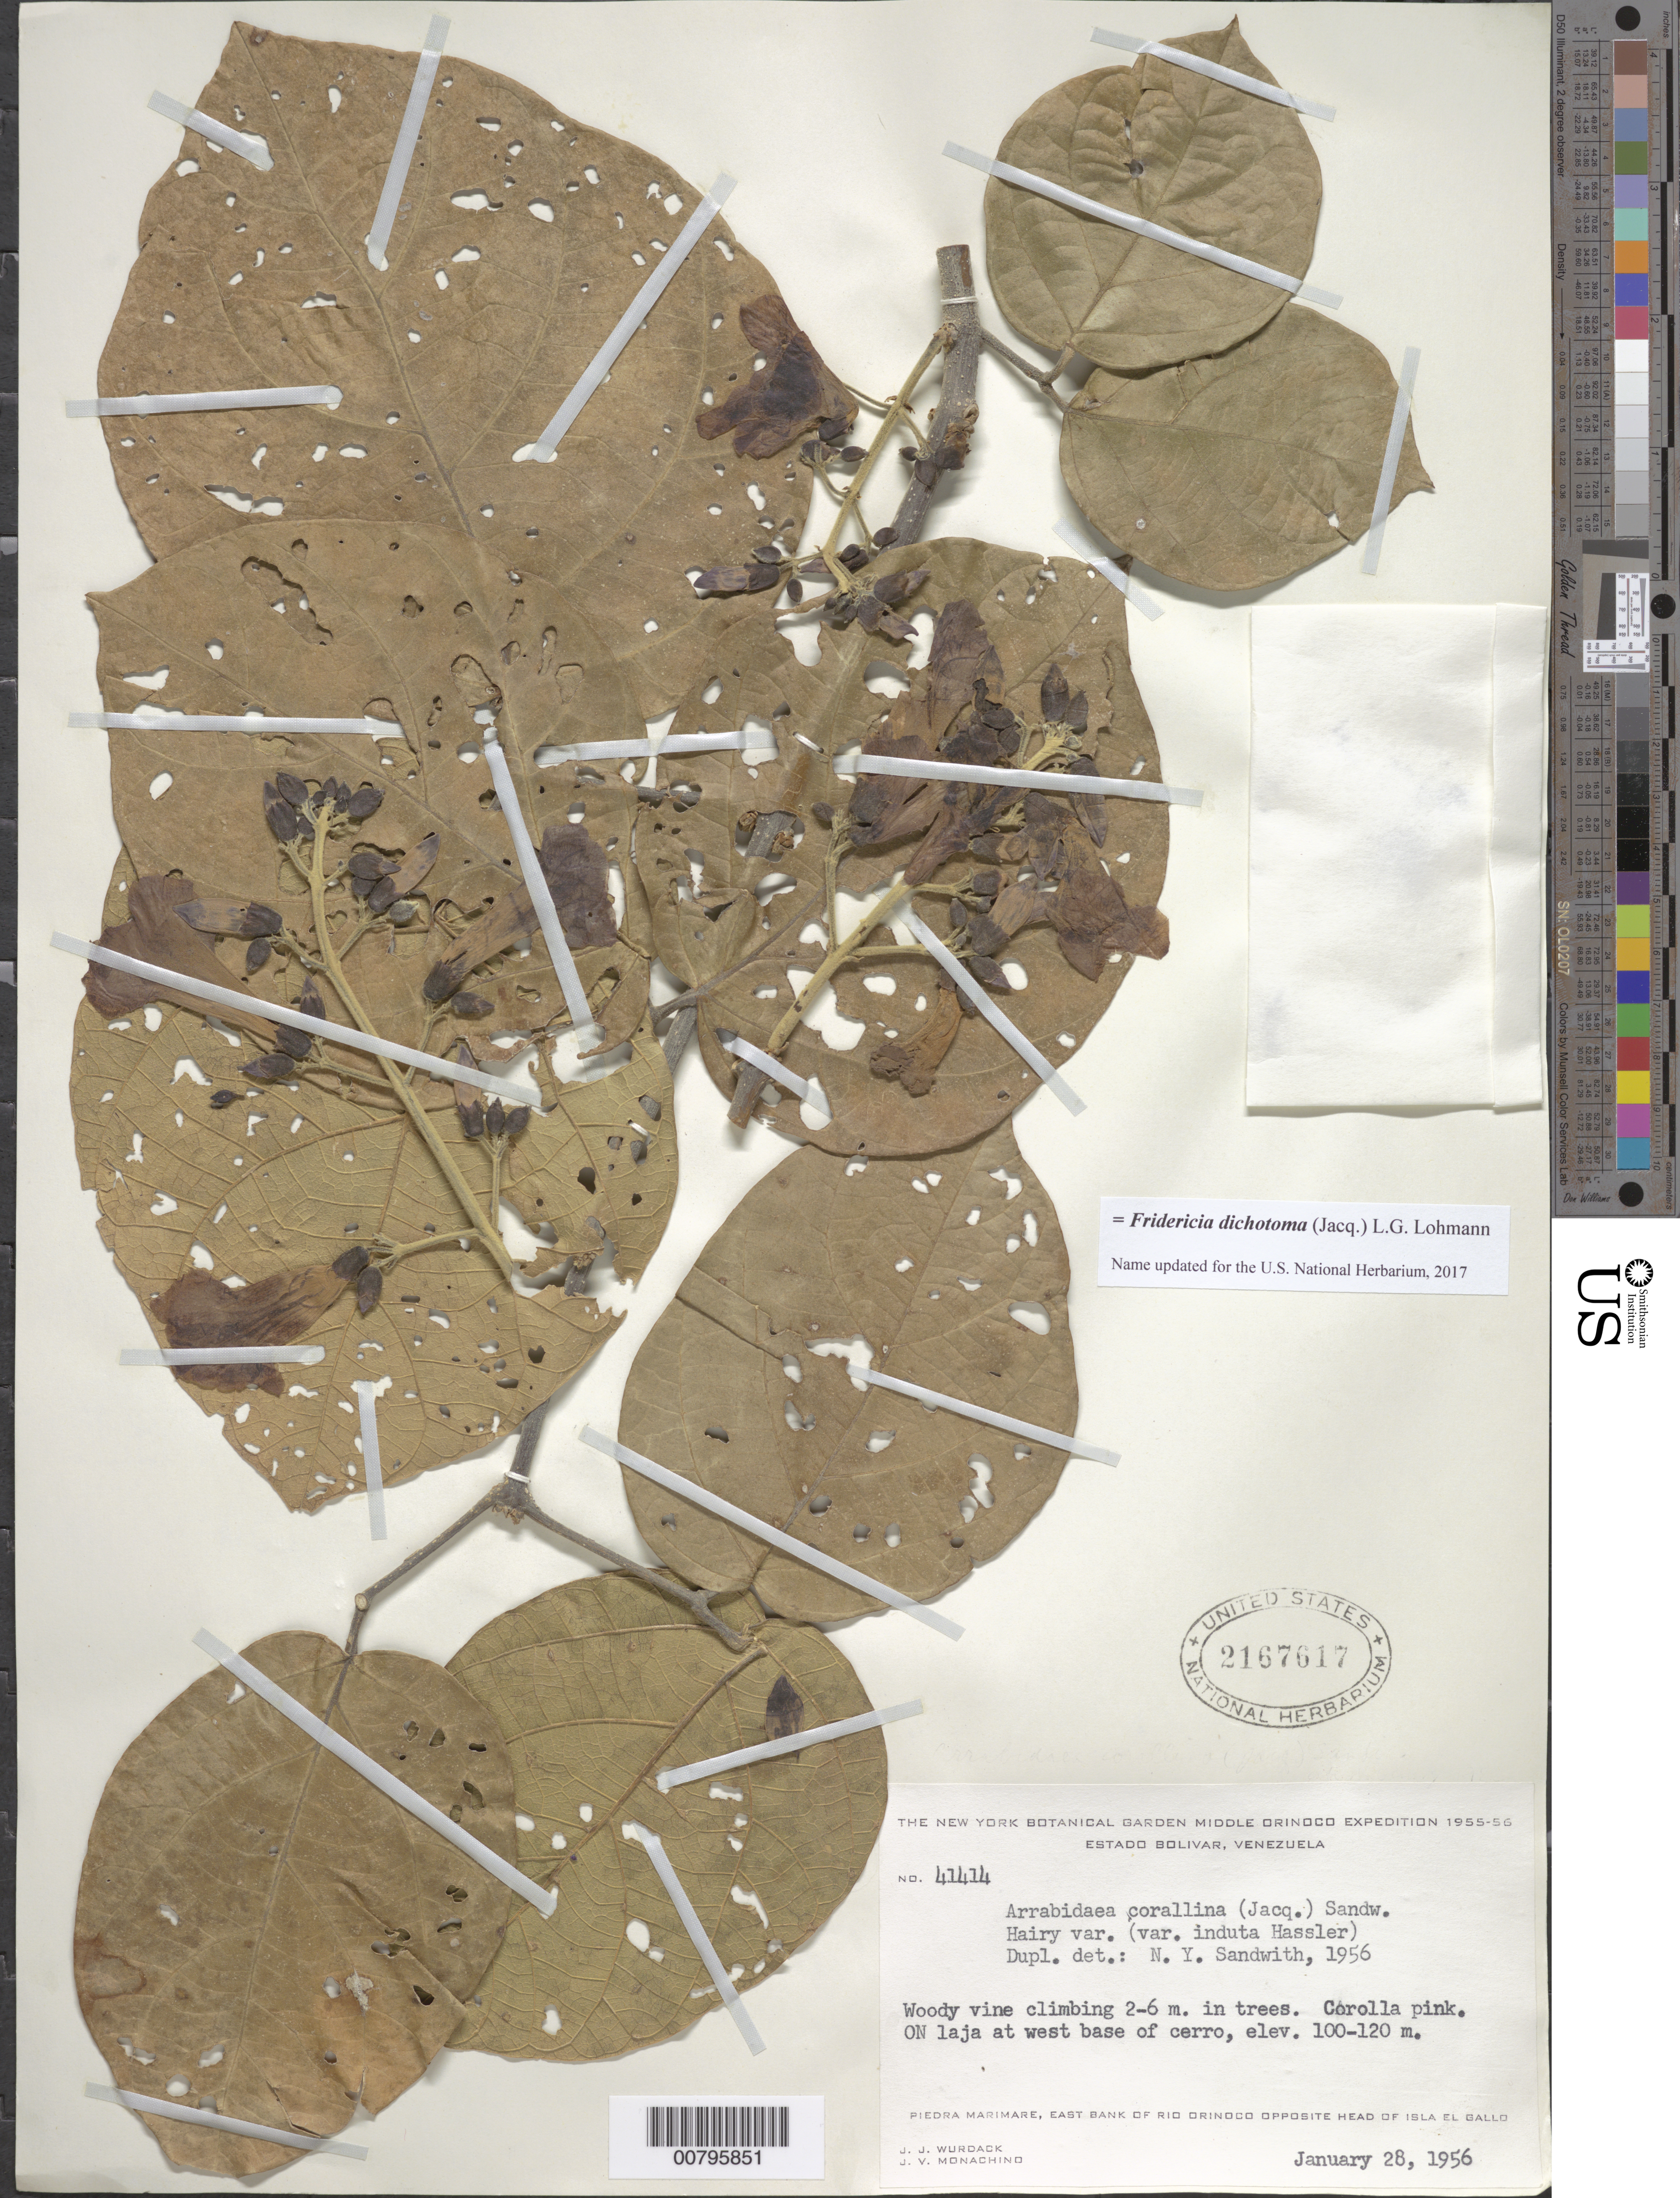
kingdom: Plantae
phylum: Tracheophyta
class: Magnoliopsida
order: Lamiales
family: Bignoniaceae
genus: Arrabidaea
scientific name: Arrabidaea corallina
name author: (Jacq.) Sandwith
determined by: Sandwith, N. Y.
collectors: J. J. Wurdack & J. V. Monachino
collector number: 41414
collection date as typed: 28-Jan-56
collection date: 1956-01-28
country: Venezuela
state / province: Bolívar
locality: Piedra Marimare, E bank of Río Orinoco, opposite head of Isla El Gallo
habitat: Laja at west base of cerro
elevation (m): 100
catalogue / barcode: US 2167617